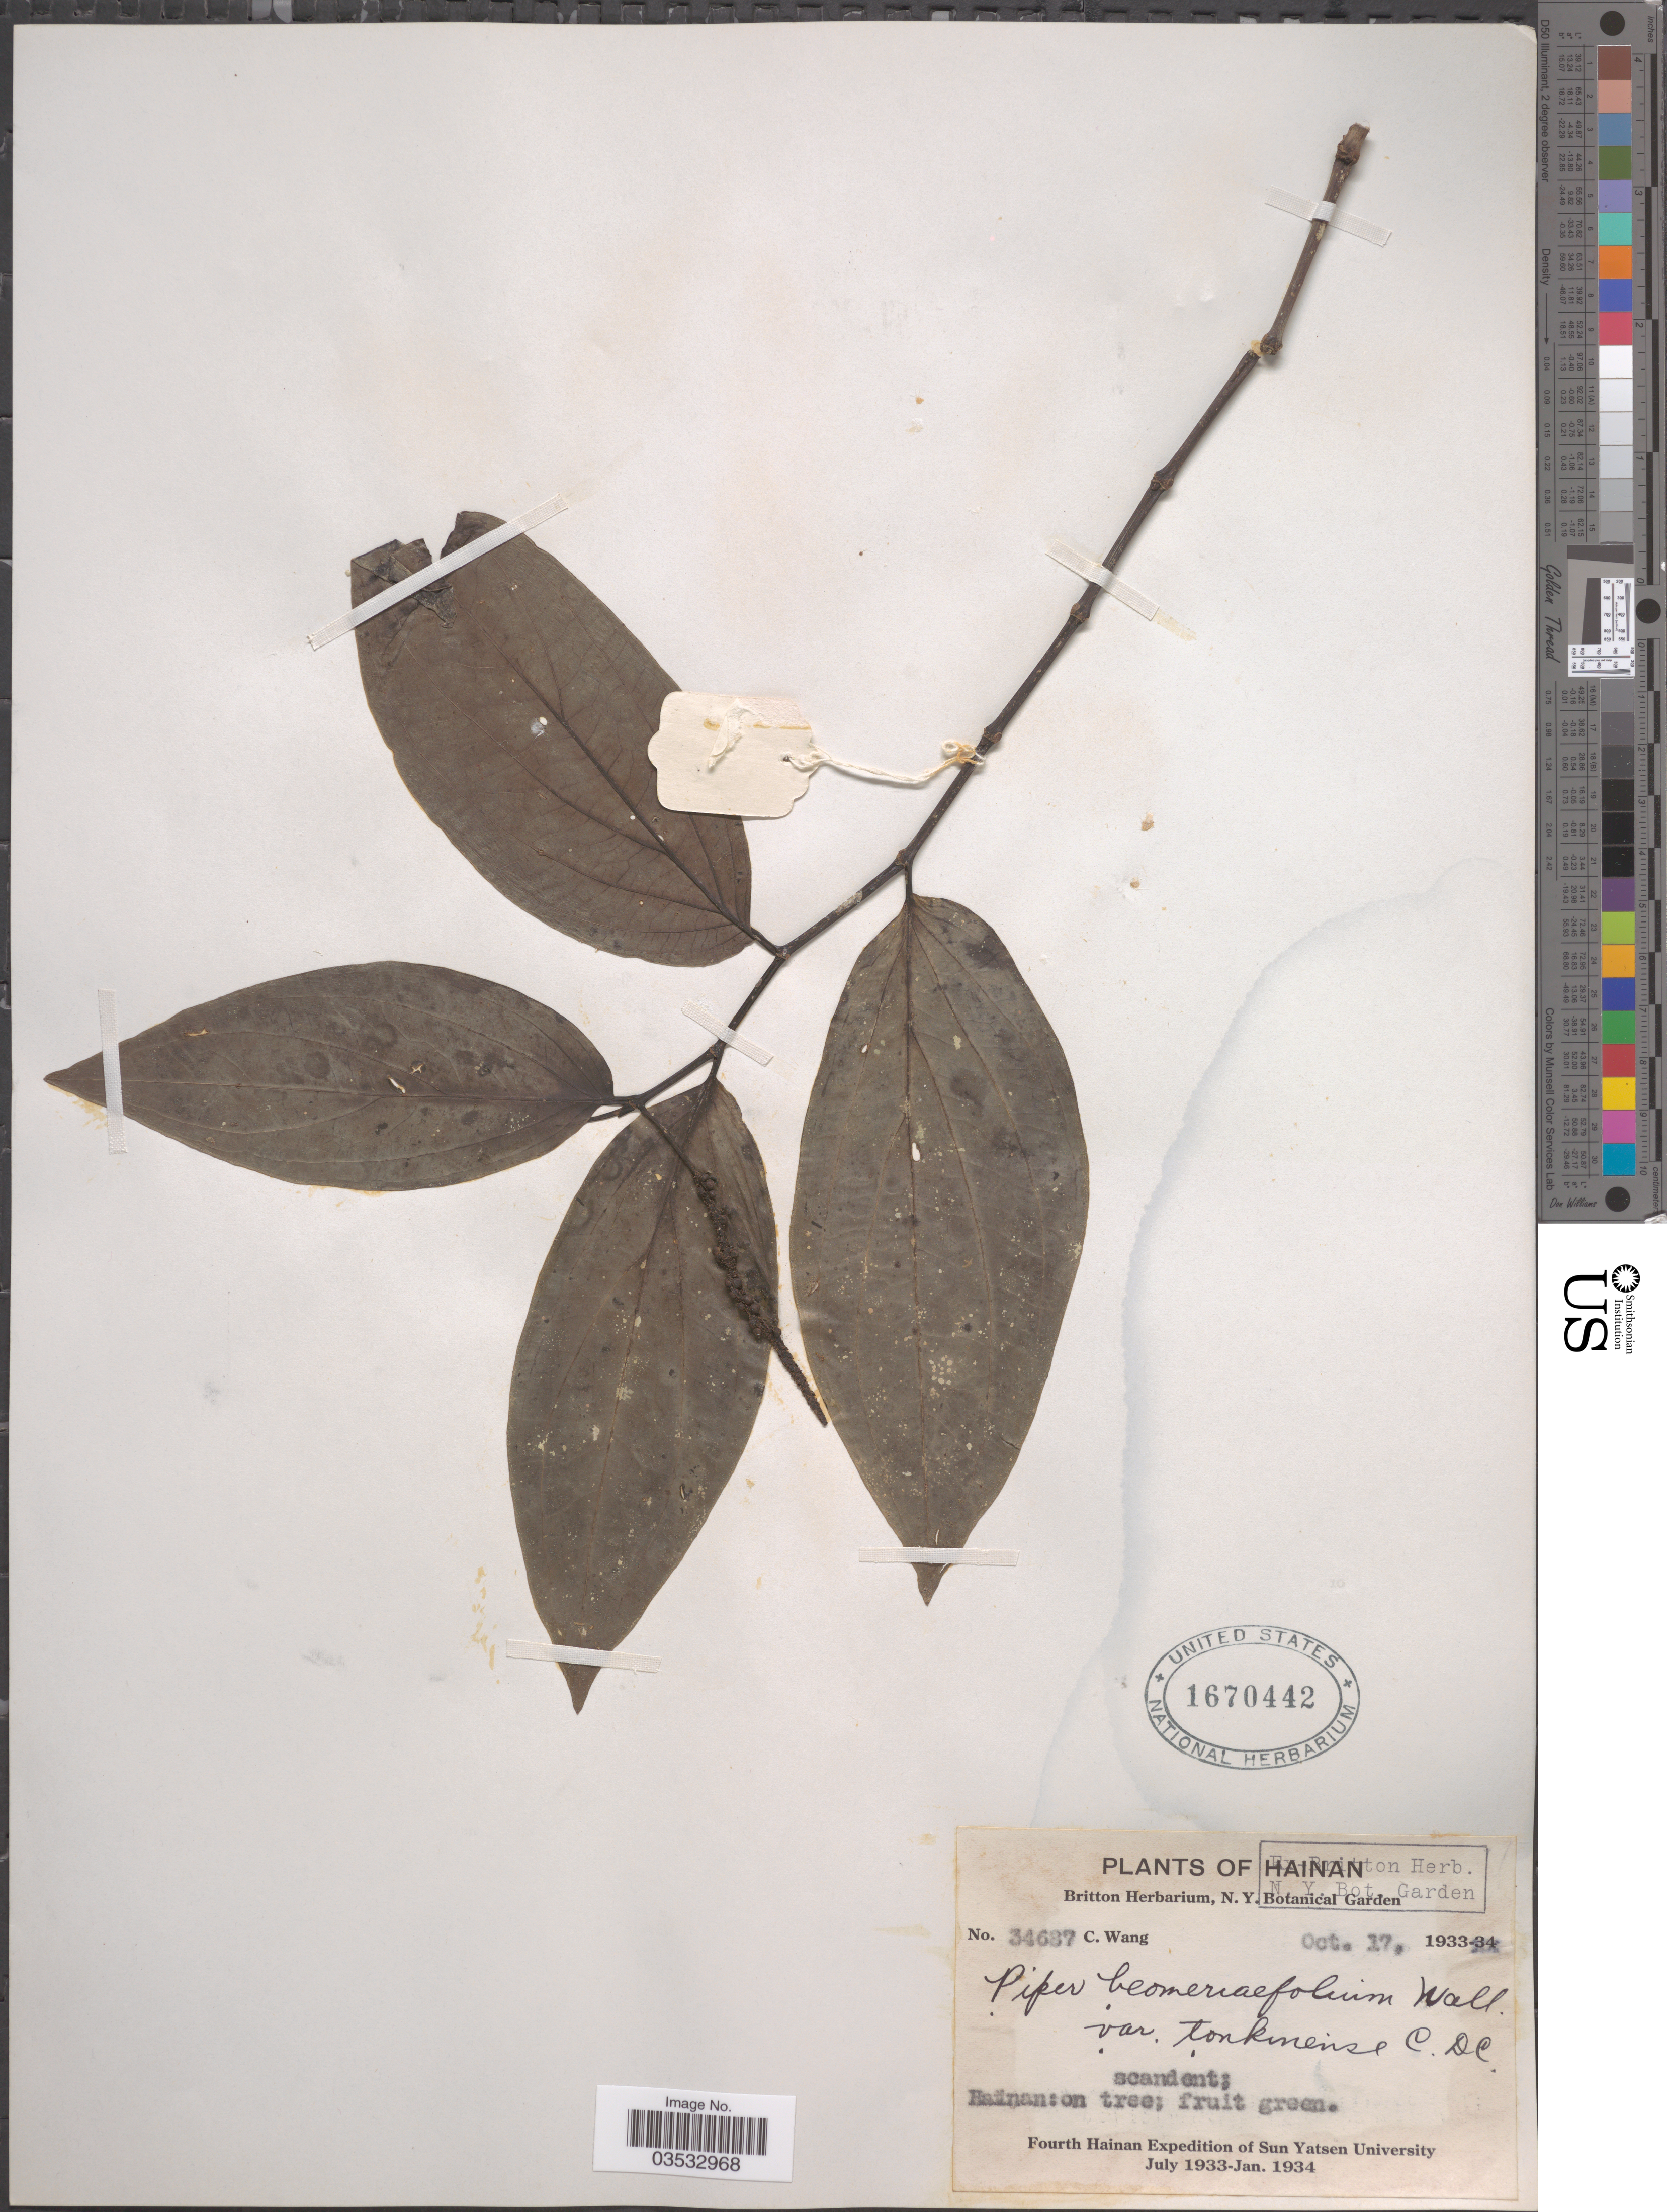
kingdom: Plantae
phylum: Tracheophyta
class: Magnoliopsida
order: Piperales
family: Piperaceae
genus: Piper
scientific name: Piper boehmeriifolium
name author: (Miq.) C. DC. ex Wall.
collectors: C. Wang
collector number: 34687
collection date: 1933-10-17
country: China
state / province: Hainan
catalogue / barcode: US 1670442